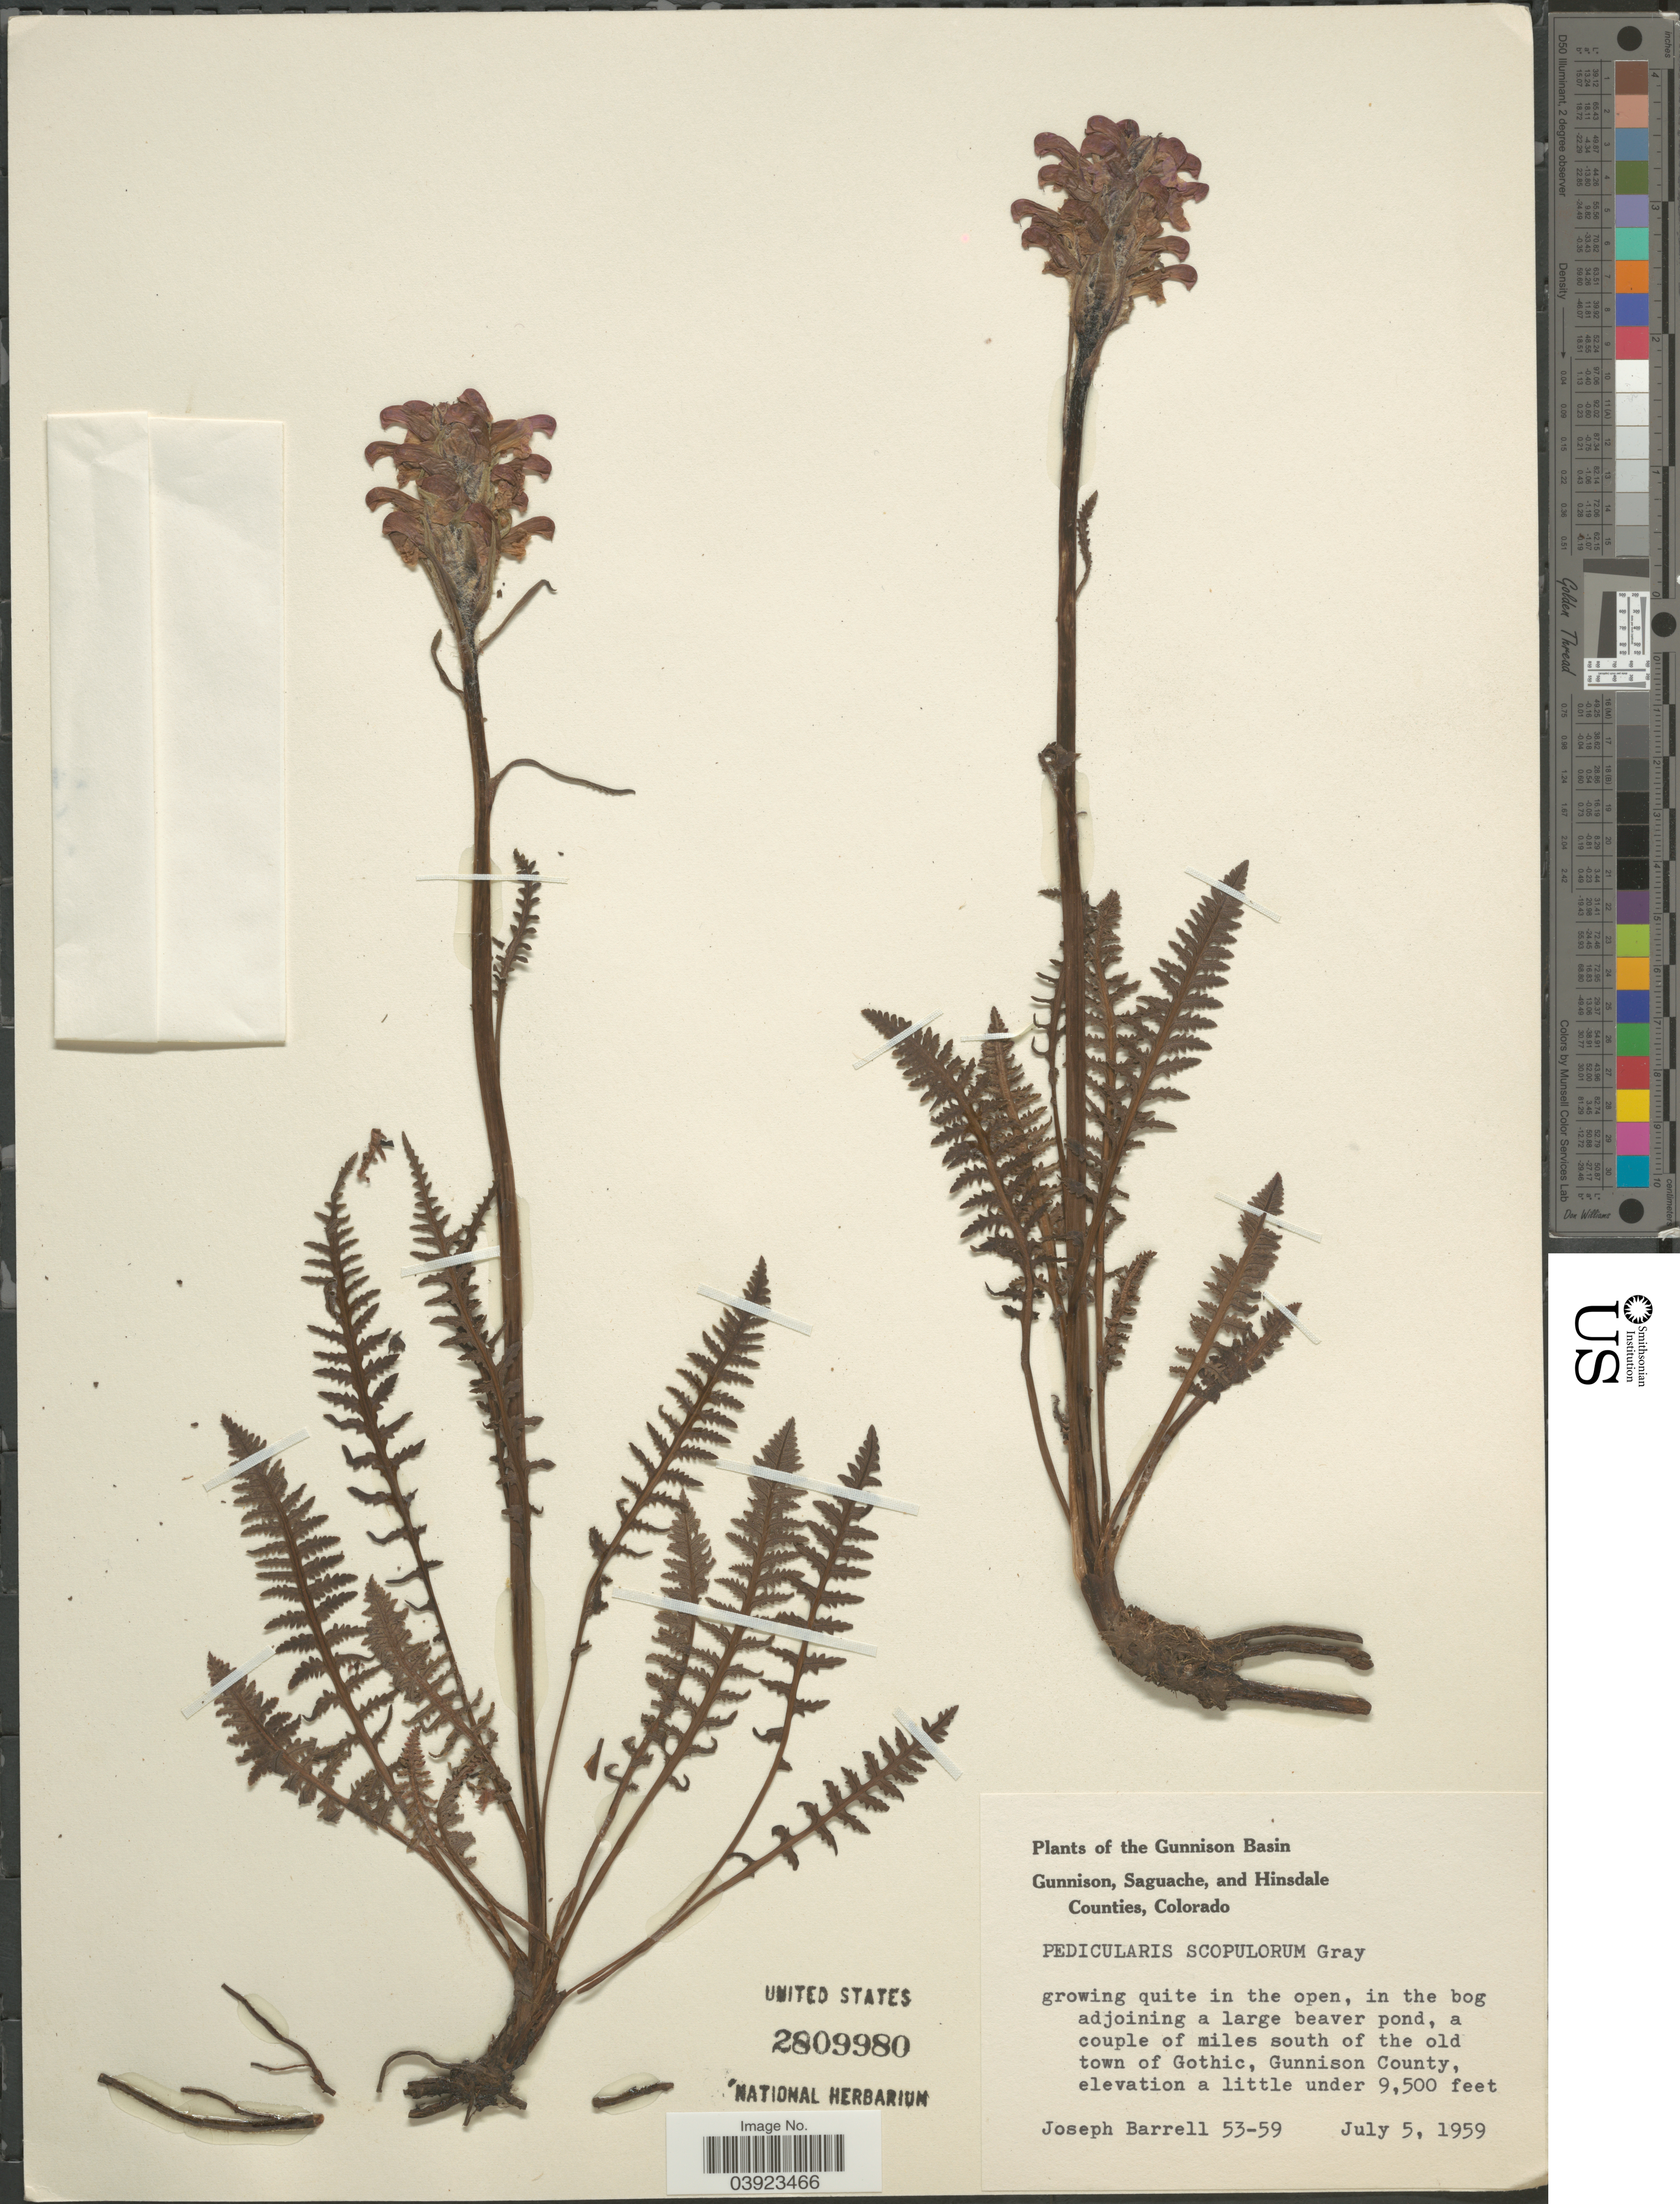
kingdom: Plantae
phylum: Tracheophyta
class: Magnoliopsida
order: Lamiales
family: Orobanchaceae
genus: Pedicularis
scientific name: Pedicularis scopulorum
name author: A. Gray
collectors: J. Barrell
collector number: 53-59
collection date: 1959-07-05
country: United States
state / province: Colorado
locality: Gunnison Basin. In the bog adjoining a large beaver pond, a couple of miles south of the old town of Gothic, Gunnison County.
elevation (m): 2896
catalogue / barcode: US 2809980